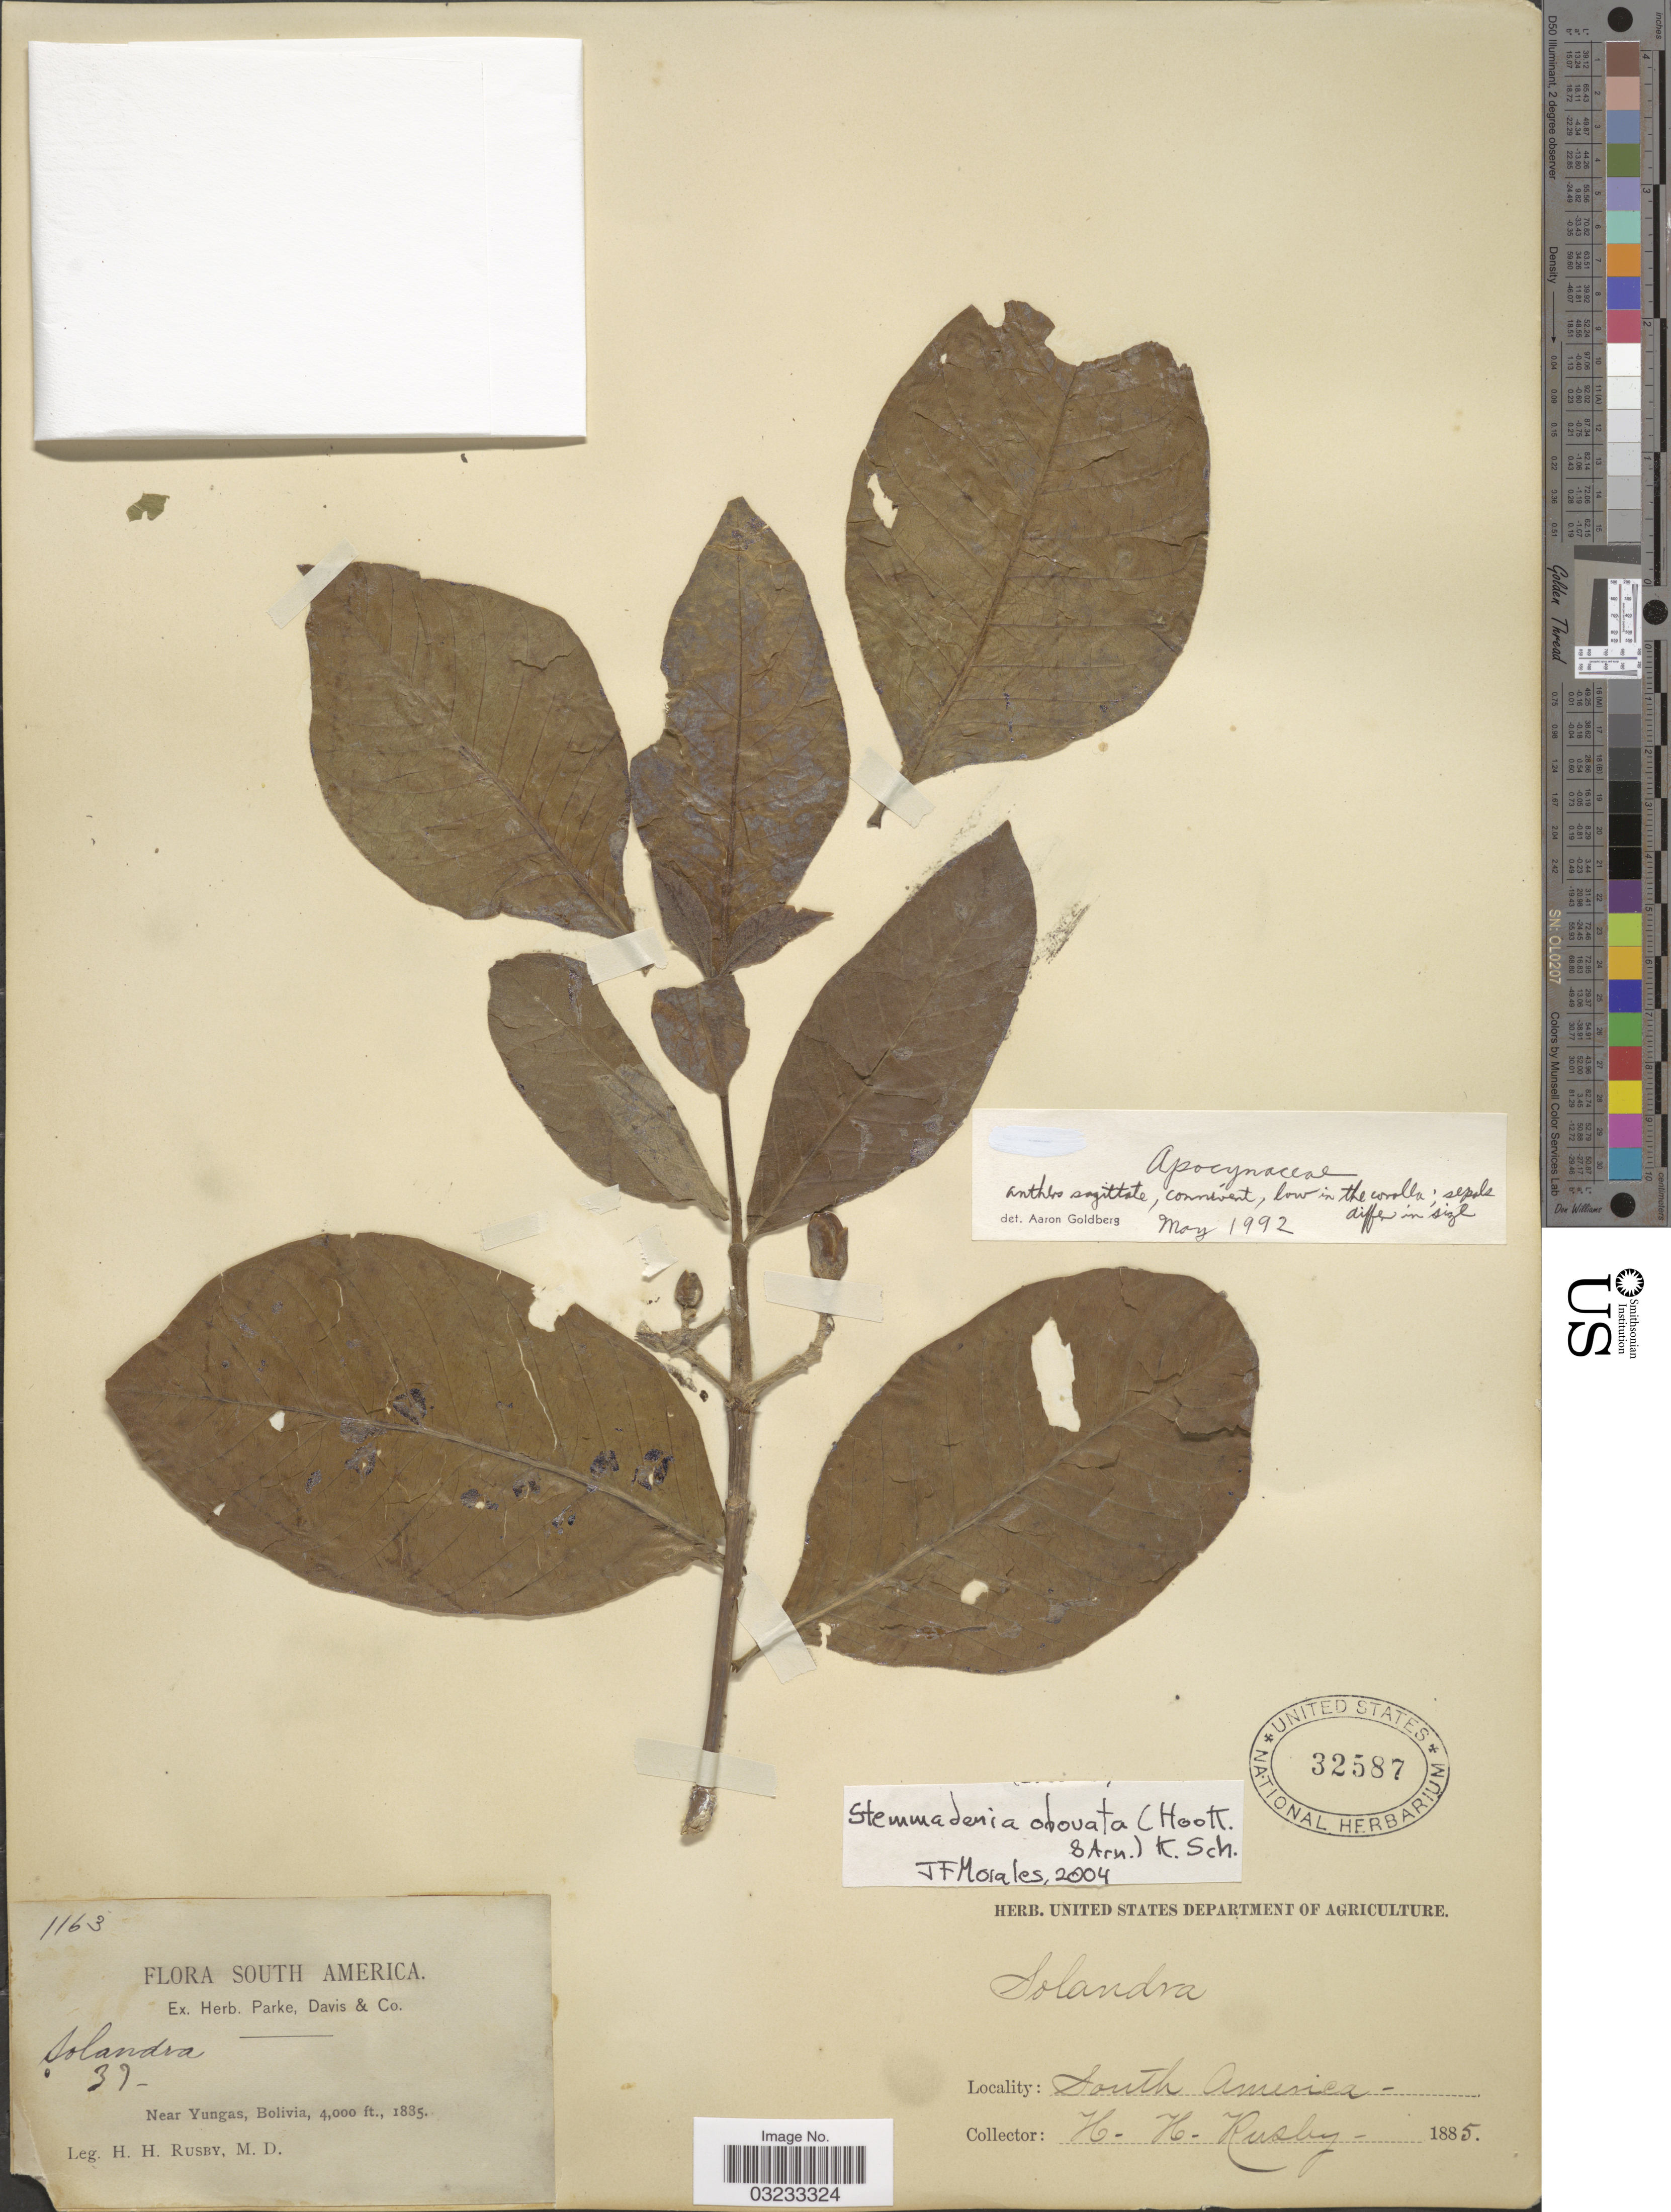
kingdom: Plantae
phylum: Tracheophyta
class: Magnoliopsida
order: Gentianales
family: Apocynaceae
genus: Stemmadenia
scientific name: Stemmadenia obovata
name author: (Hook. & Arn.) K. Schum.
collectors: H. H. Rusby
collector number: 1163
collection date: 1885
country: Bolivia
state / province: La Paz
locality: Near Yungas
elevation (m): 1219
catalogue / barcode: US 32587